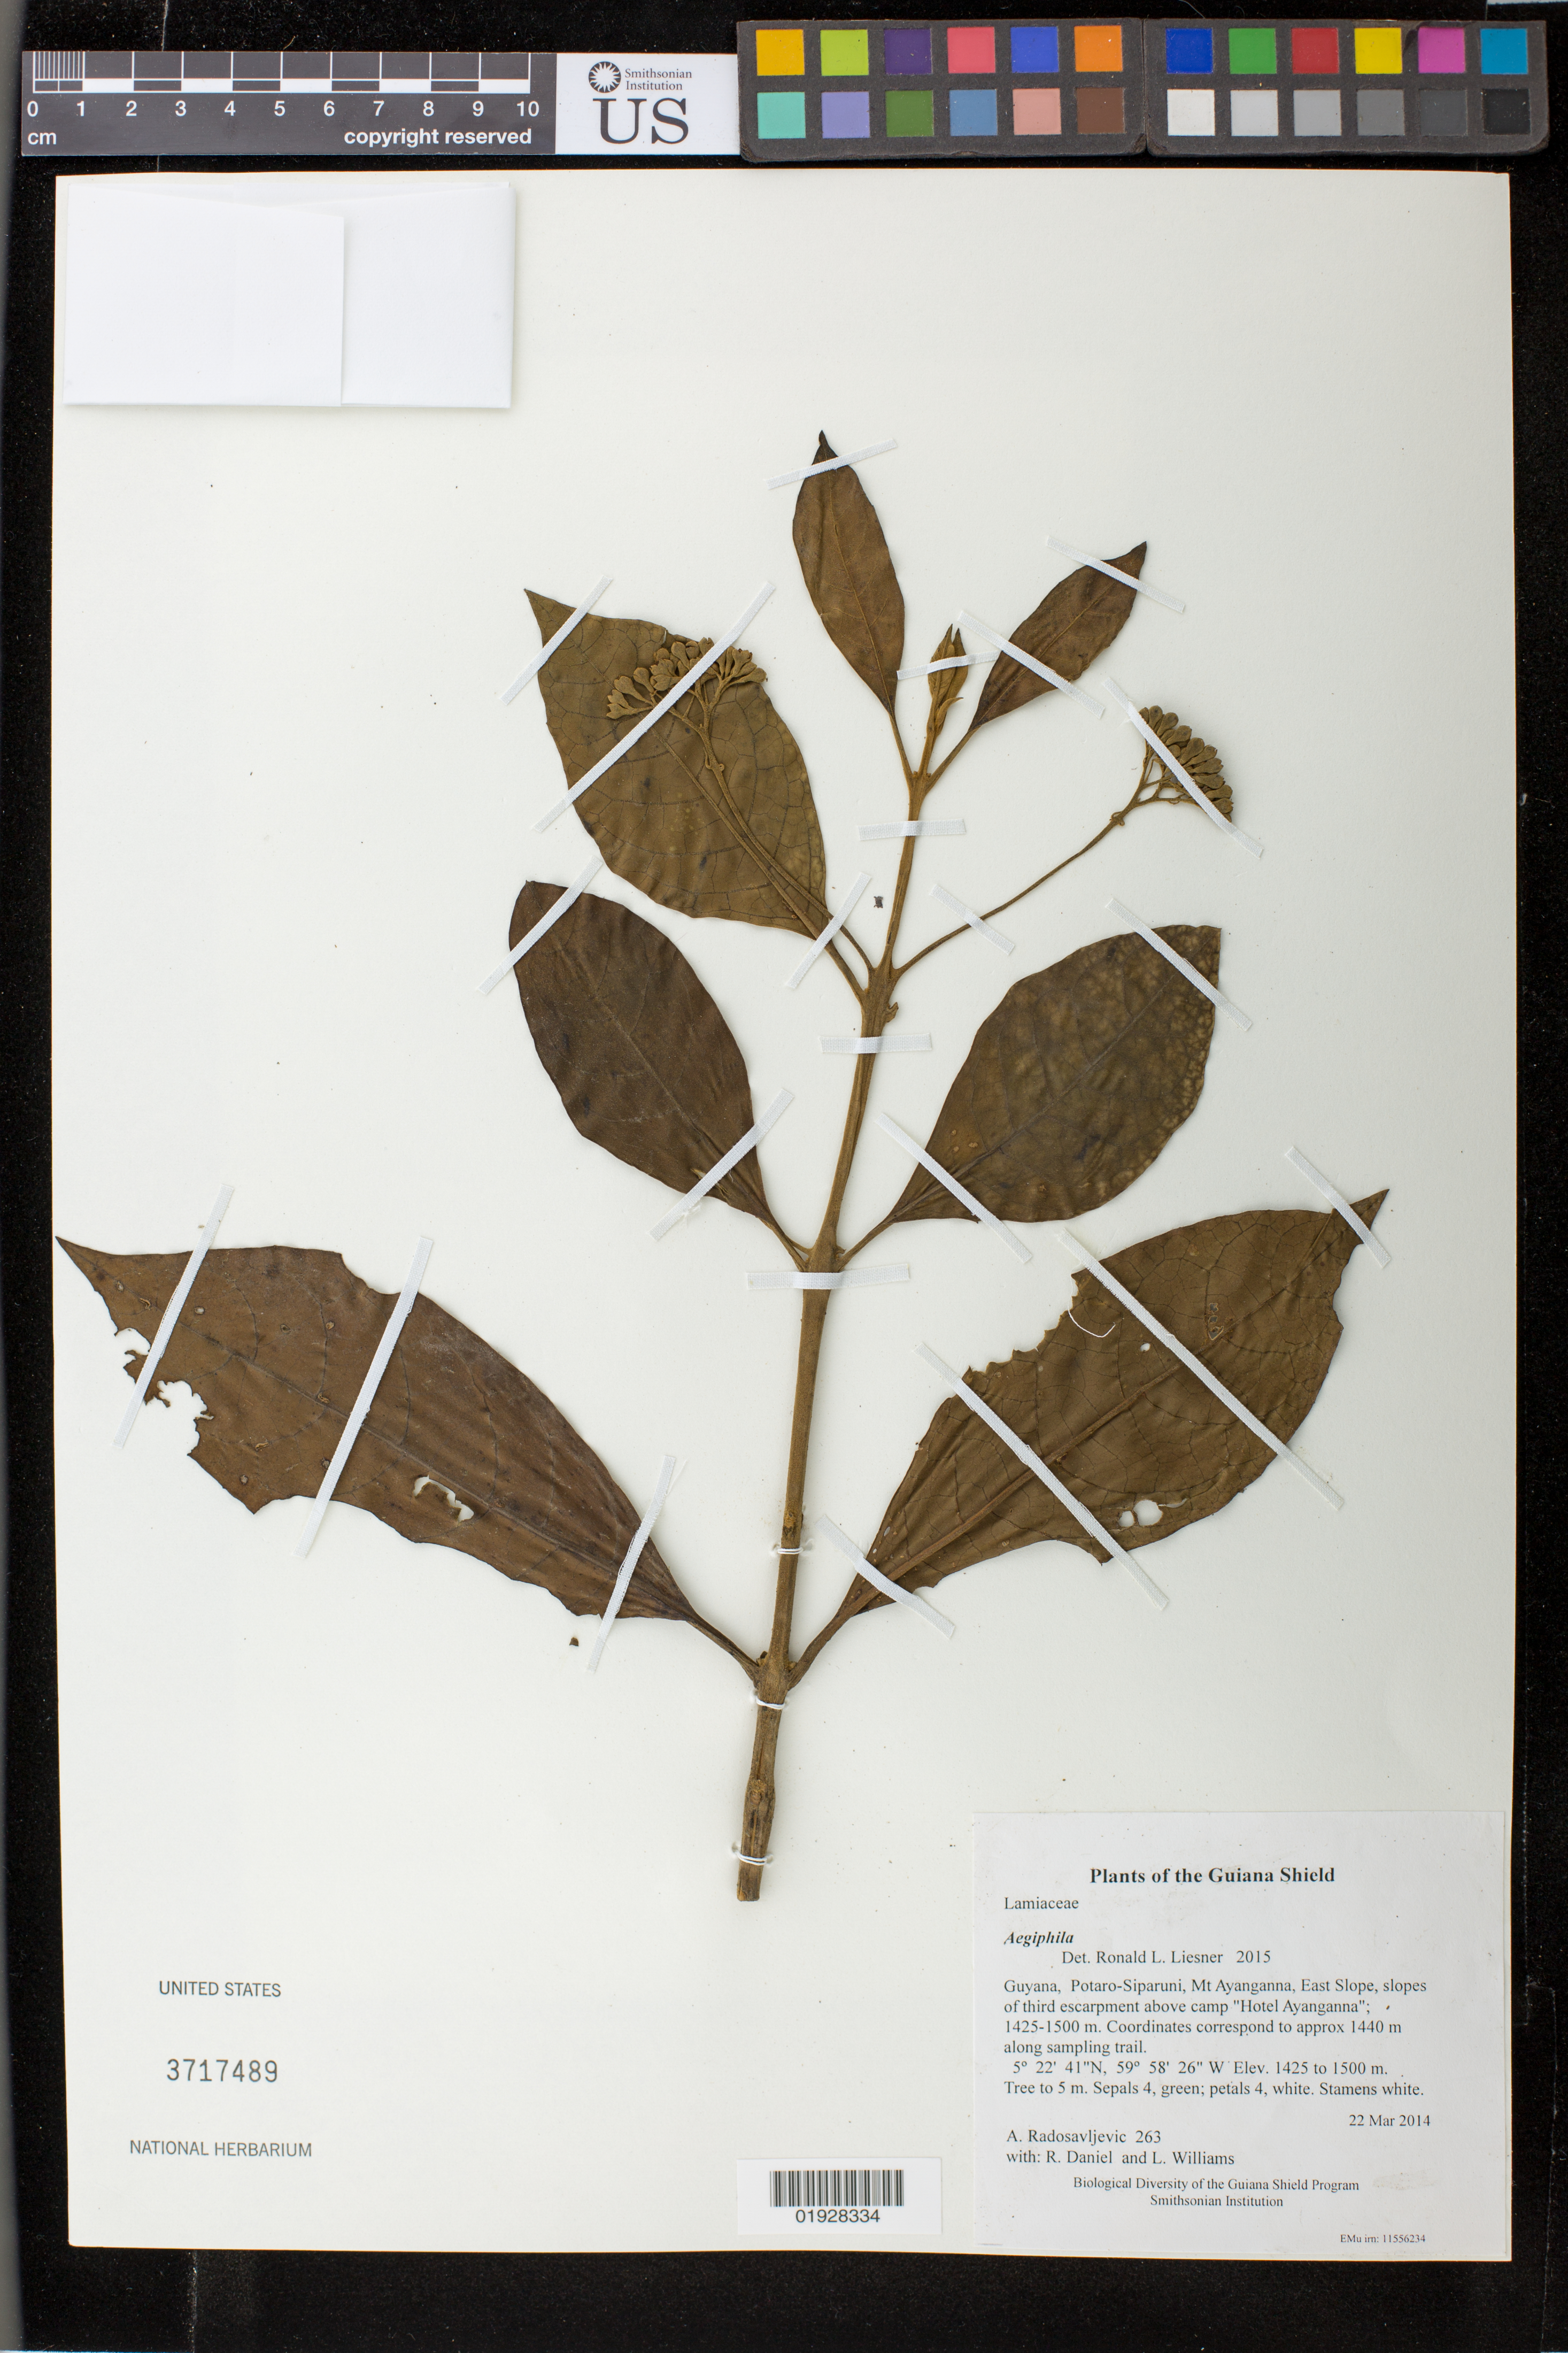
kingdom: Plantae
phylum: Tracheophyta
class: Magnoliopsida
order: Lamiales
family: Lamiaceae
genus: Aegiphila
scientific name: Aegiphila sp.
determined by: Liesner, R. L.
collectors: A. Radosavljevic, R. Daniel & L. Williams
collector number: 263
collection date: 2014-03-22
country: Guyana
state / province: Potaro-Siparuni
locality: Mt Ayanganna, East Slope, slopes of third escarpment above camp "Hotel Ayanganna"; 1425-1500 m. Coordinates correspond to approx 1440 m along sampling trail.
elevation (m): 1425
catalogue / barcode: US 3717489